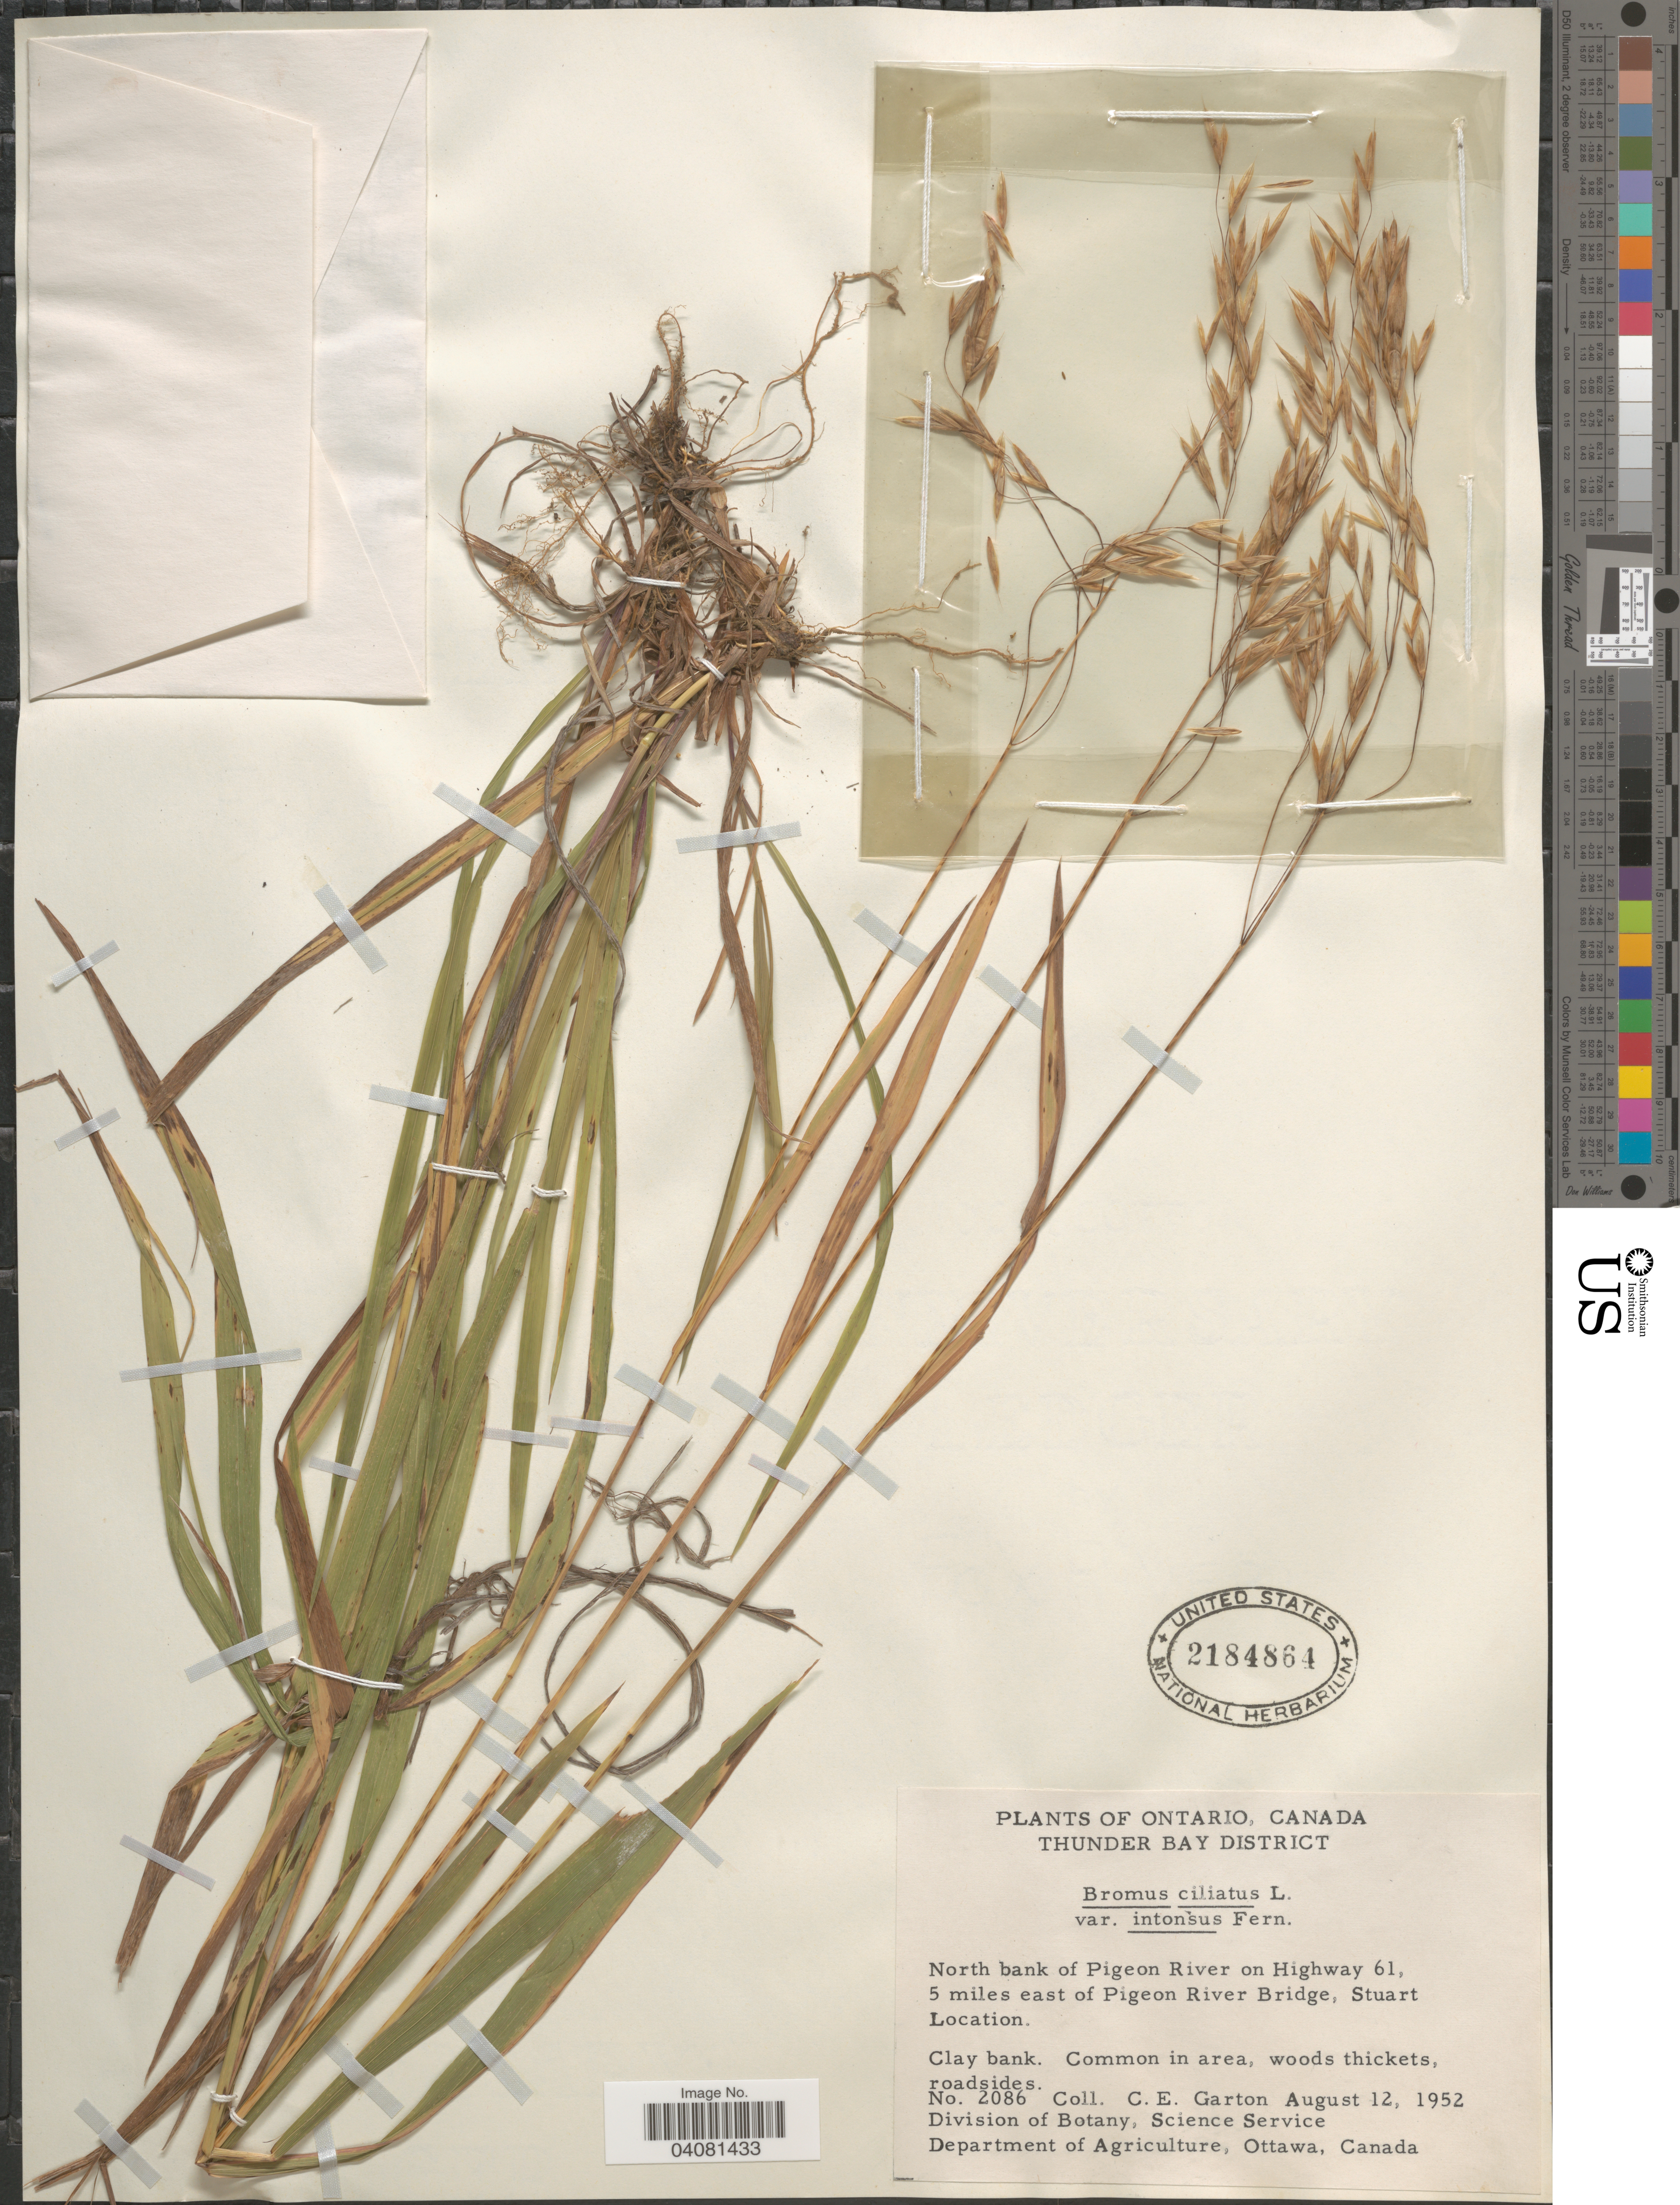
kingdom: Plantae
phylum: Tracheophyta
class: Liliopsida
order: Poales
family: Poaceae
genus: Bromus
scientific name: Bromus ciliatus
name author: L.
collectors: C. E. Garton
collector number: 2086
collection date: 1952-08-12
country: Canada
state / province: Ontario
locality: Thunder Bay District. North bank of Pigeon River on Highway 61, 5 miles east of Pigeon River Bridge, Stuart Location. Clay bank. Common in area, woods thickets, roadsides.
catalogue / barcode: US 2184864